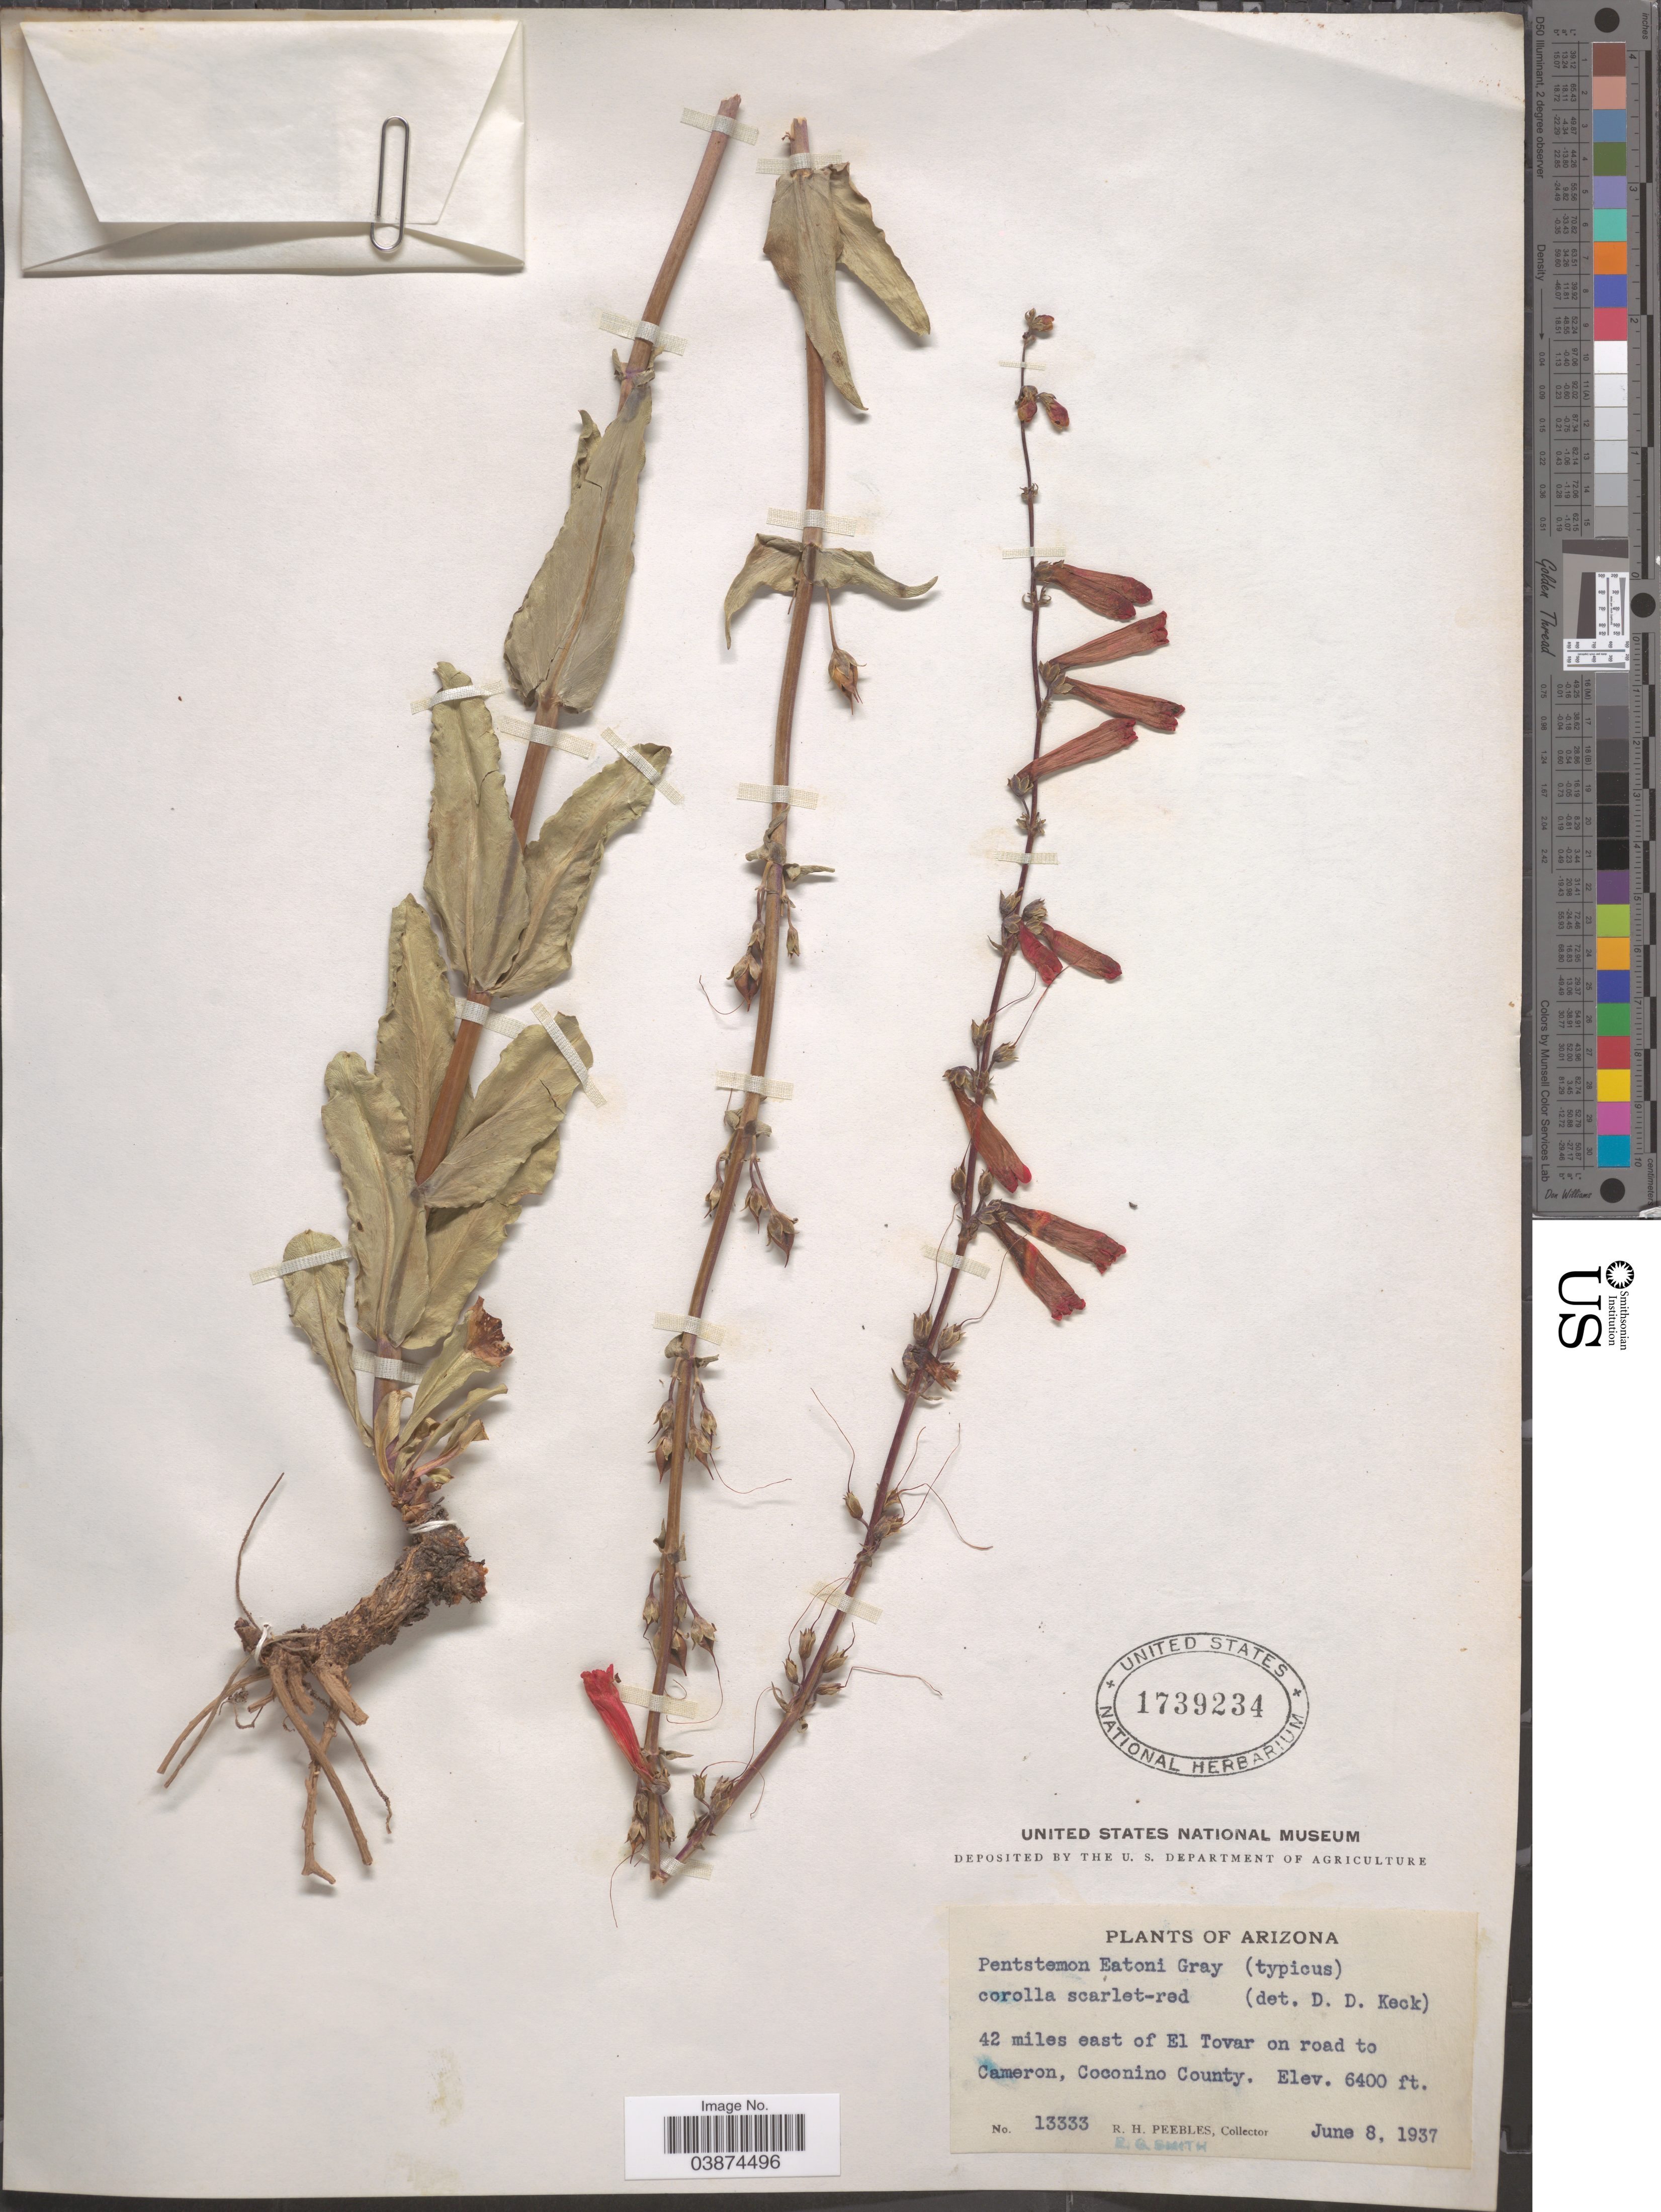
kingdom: Plantae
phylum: Tracheophyta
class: Magnoliopsida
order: Lamiales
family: Plantaginaceae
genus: Penstemon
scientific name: Penstemon eatonii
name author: A. Gray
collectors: R. H. Peebles & E. G. Smith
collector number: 13333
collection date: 1937-06-08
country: United States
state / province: Arizona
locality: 42 miles east of El Tovar on road to Cameron, Coconino County.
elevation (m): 1951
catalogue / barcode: US 1739234